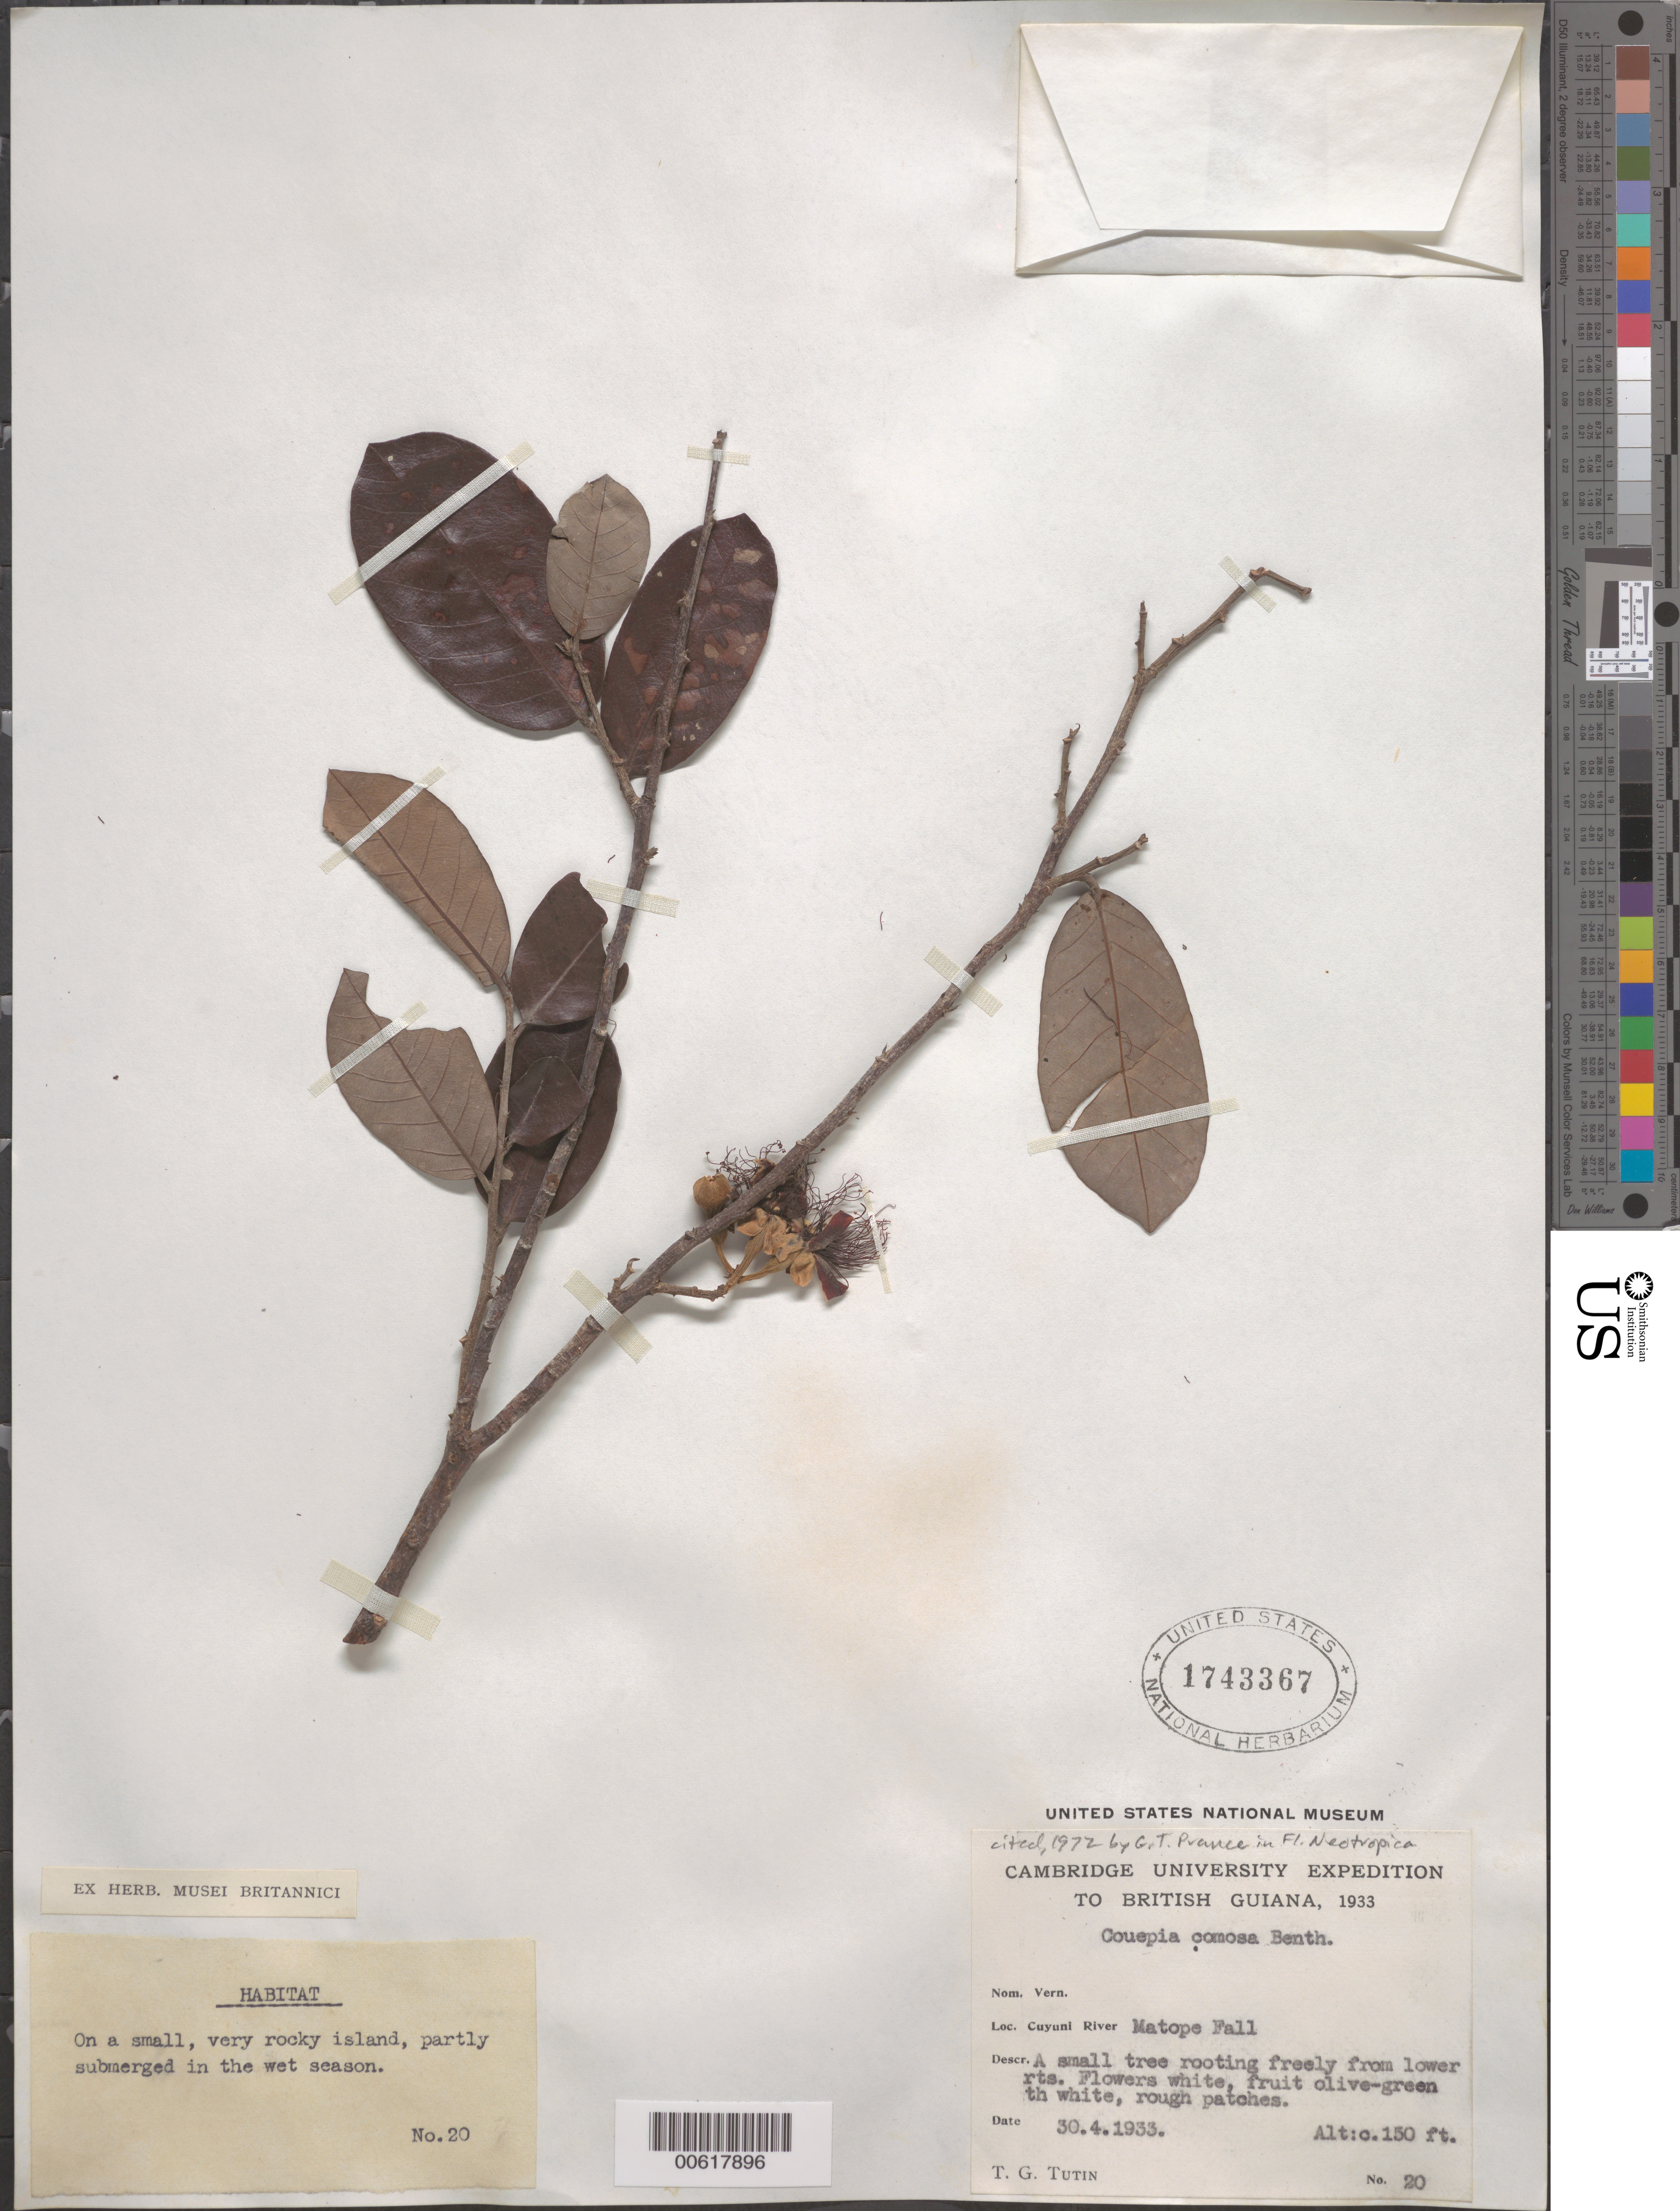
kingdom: Plantae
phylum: Tracheophyta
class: Magnoliopsida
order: Malpighiales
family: Chrysobalanaceae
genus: Couepia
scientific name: Couepia comosa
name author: Benth.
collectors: T. G. Tutin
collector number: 20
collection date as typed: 30-Apr-33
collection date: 1933-04-30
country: Guyana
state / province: Cuyuni-Mazaruni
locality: Matope Falls, Cuyuni R.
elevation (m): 46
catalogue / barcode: US 1743367